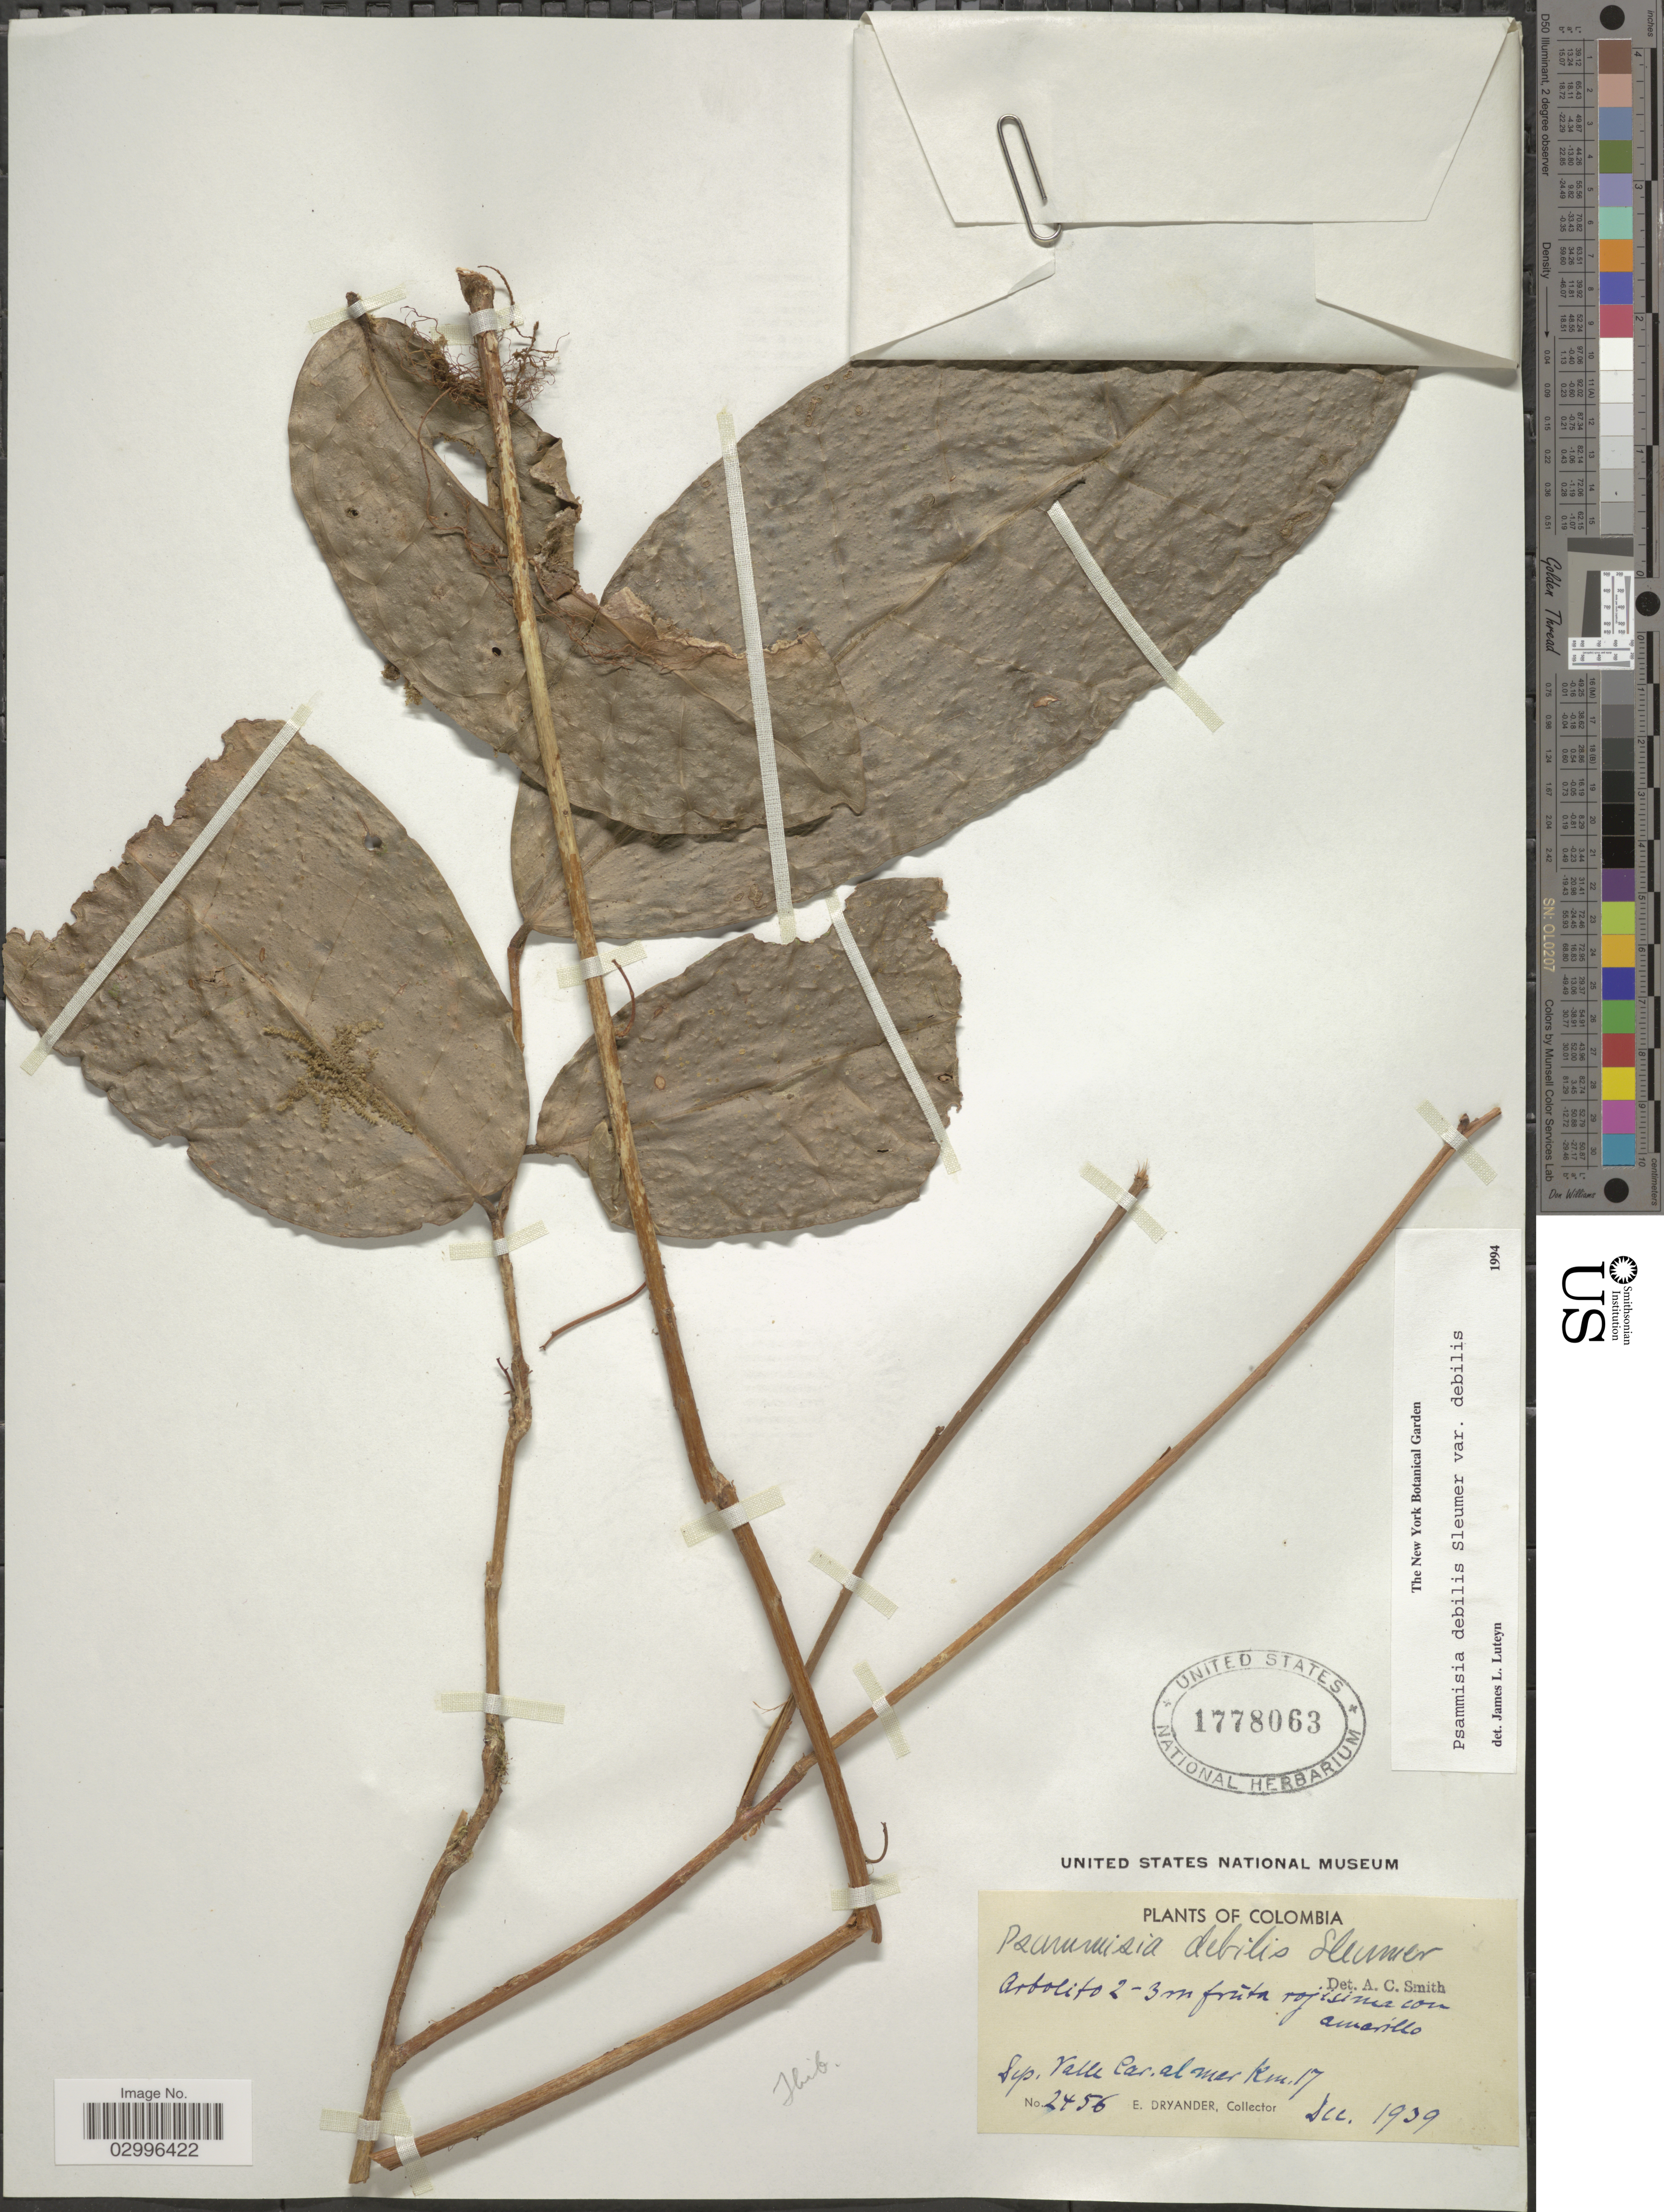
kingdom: Plantae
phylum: Tracheophyta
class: Magnoliopsida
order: Ericales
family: Ericaceae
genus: Psammisia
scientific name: Psammisia debilis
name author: Sleumer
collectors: E. Dryander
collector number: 2456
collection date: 1939-12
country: Colombia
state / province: Valle del Cauca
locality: Dep. Valle Car. al mar km. 17.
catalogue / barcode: US 1778063